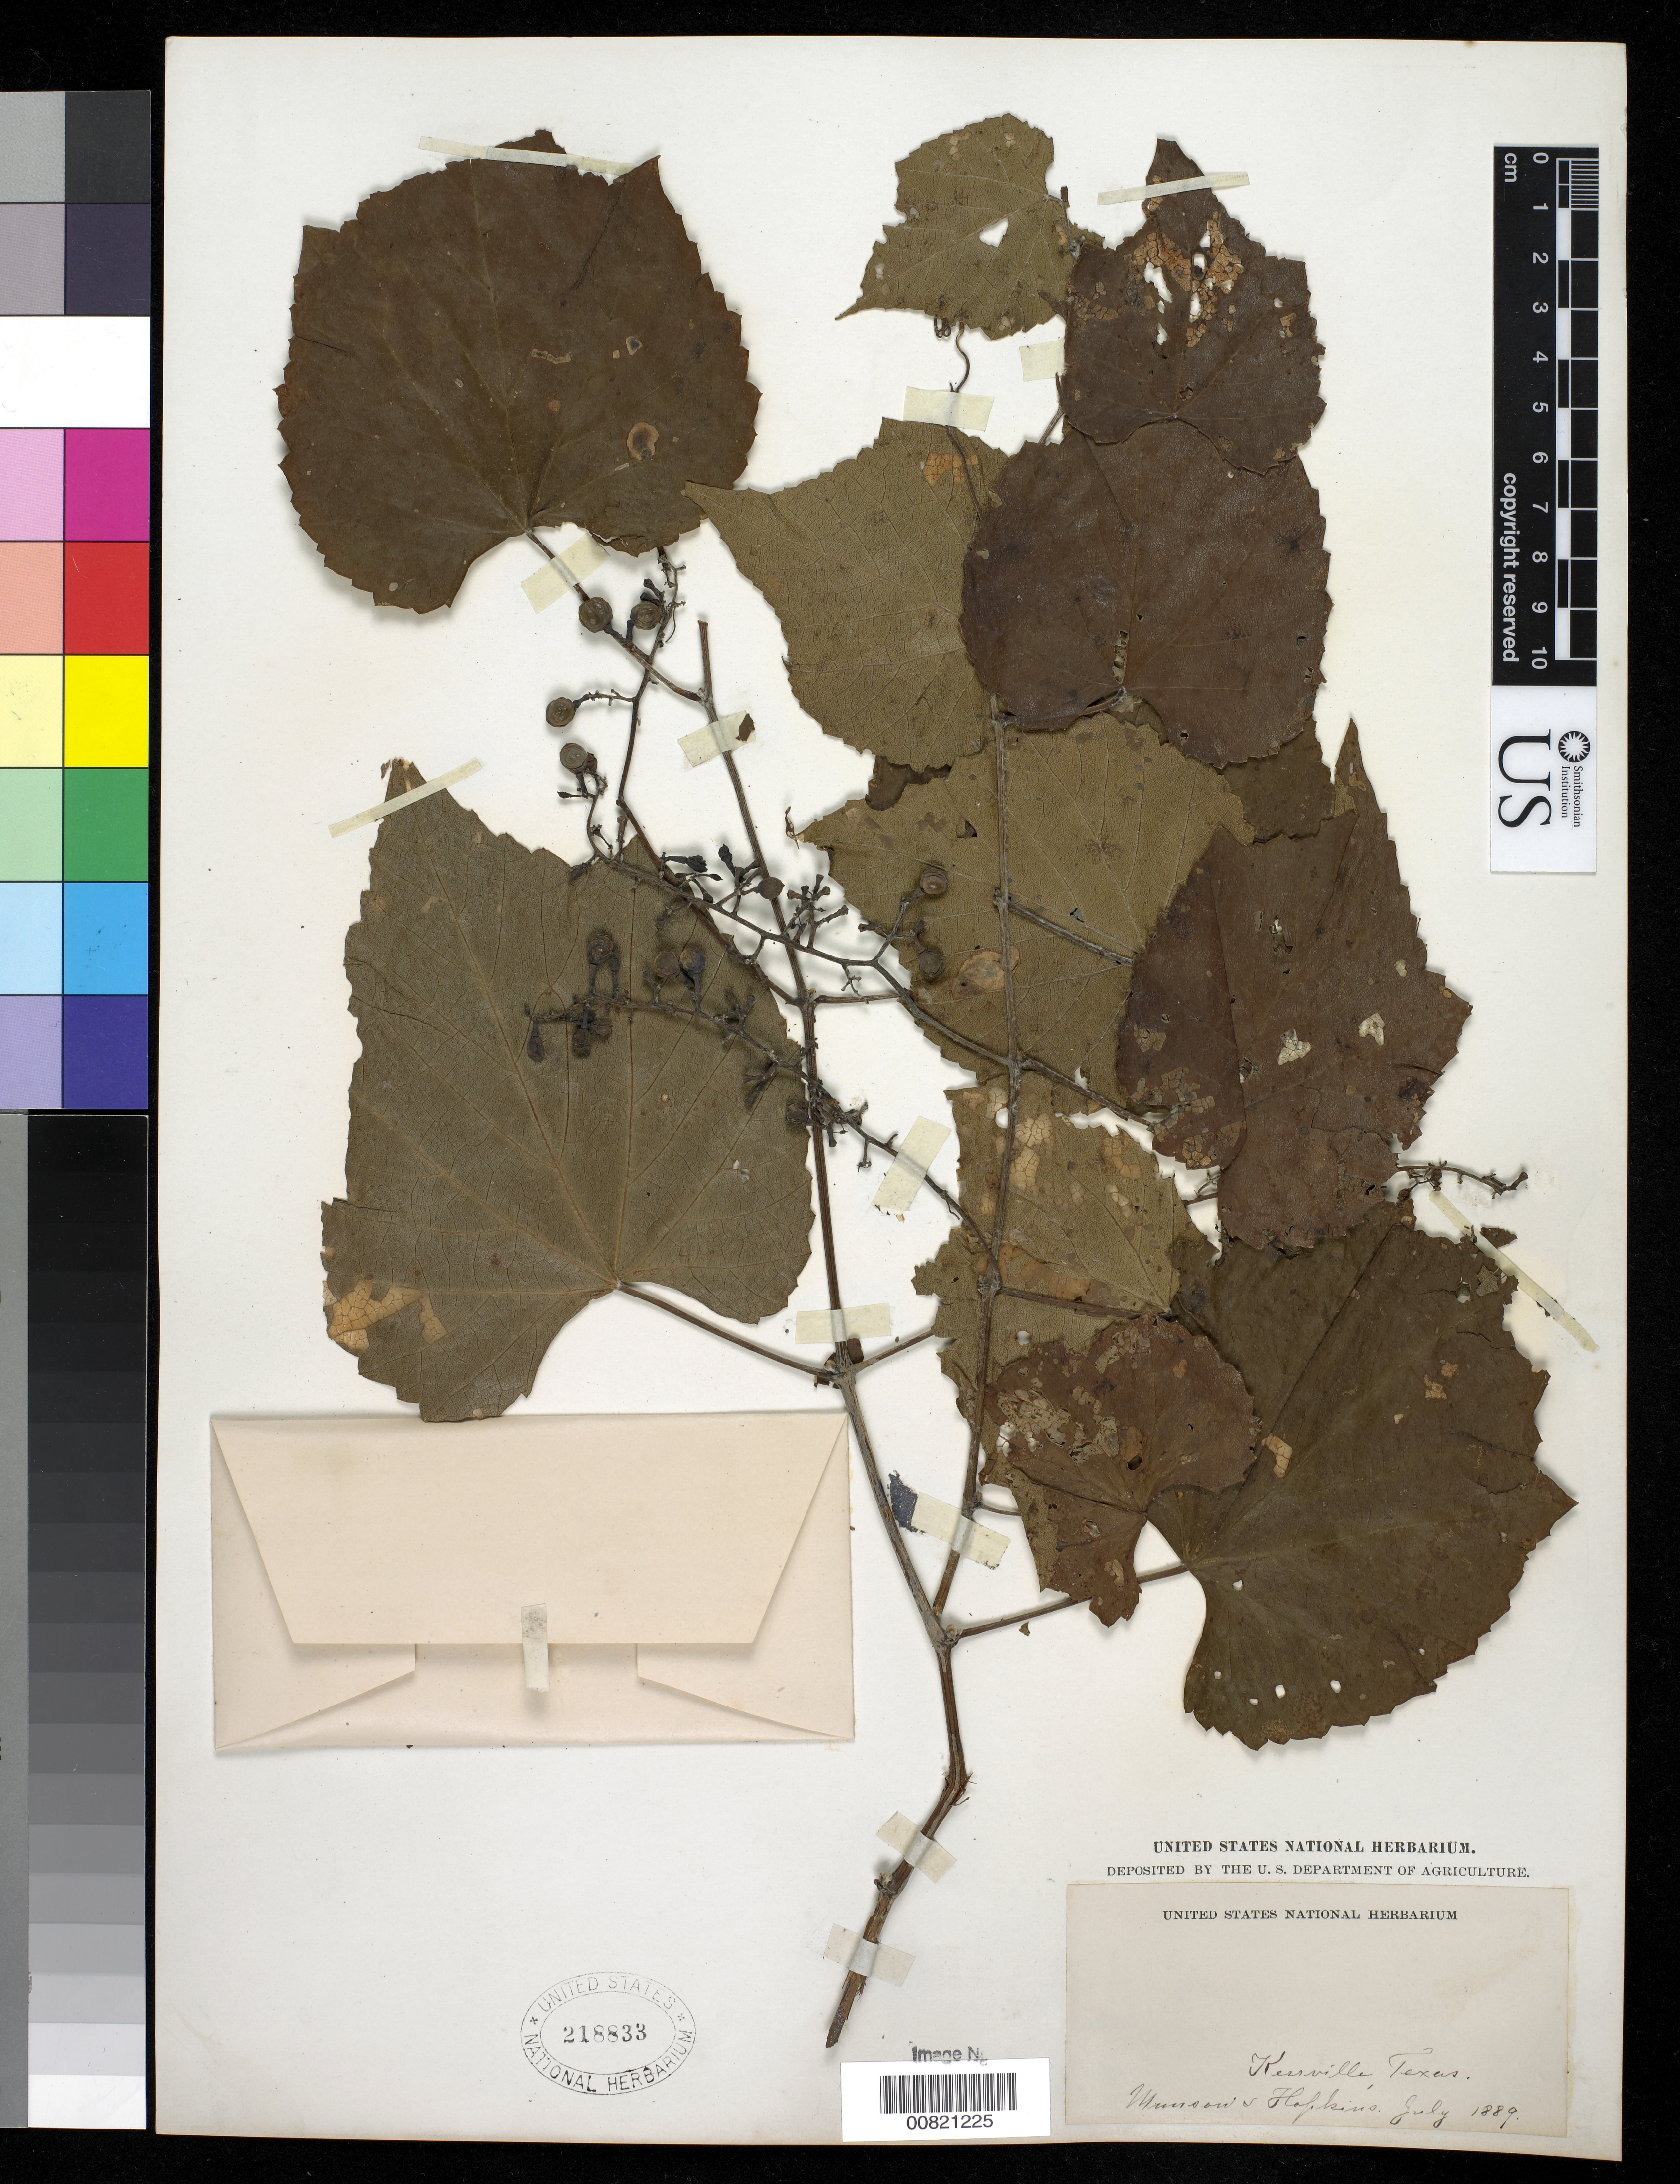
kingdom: Plantae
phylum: Tracheophyta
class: Magnoliopsida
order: Vitales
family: Vitaceae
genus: Vitis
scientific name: Vitis sp.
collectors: T. V. Munson & -. Hopkins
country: United States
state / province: Texas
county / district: Kerr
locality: Kerrville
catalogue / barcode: US 218833